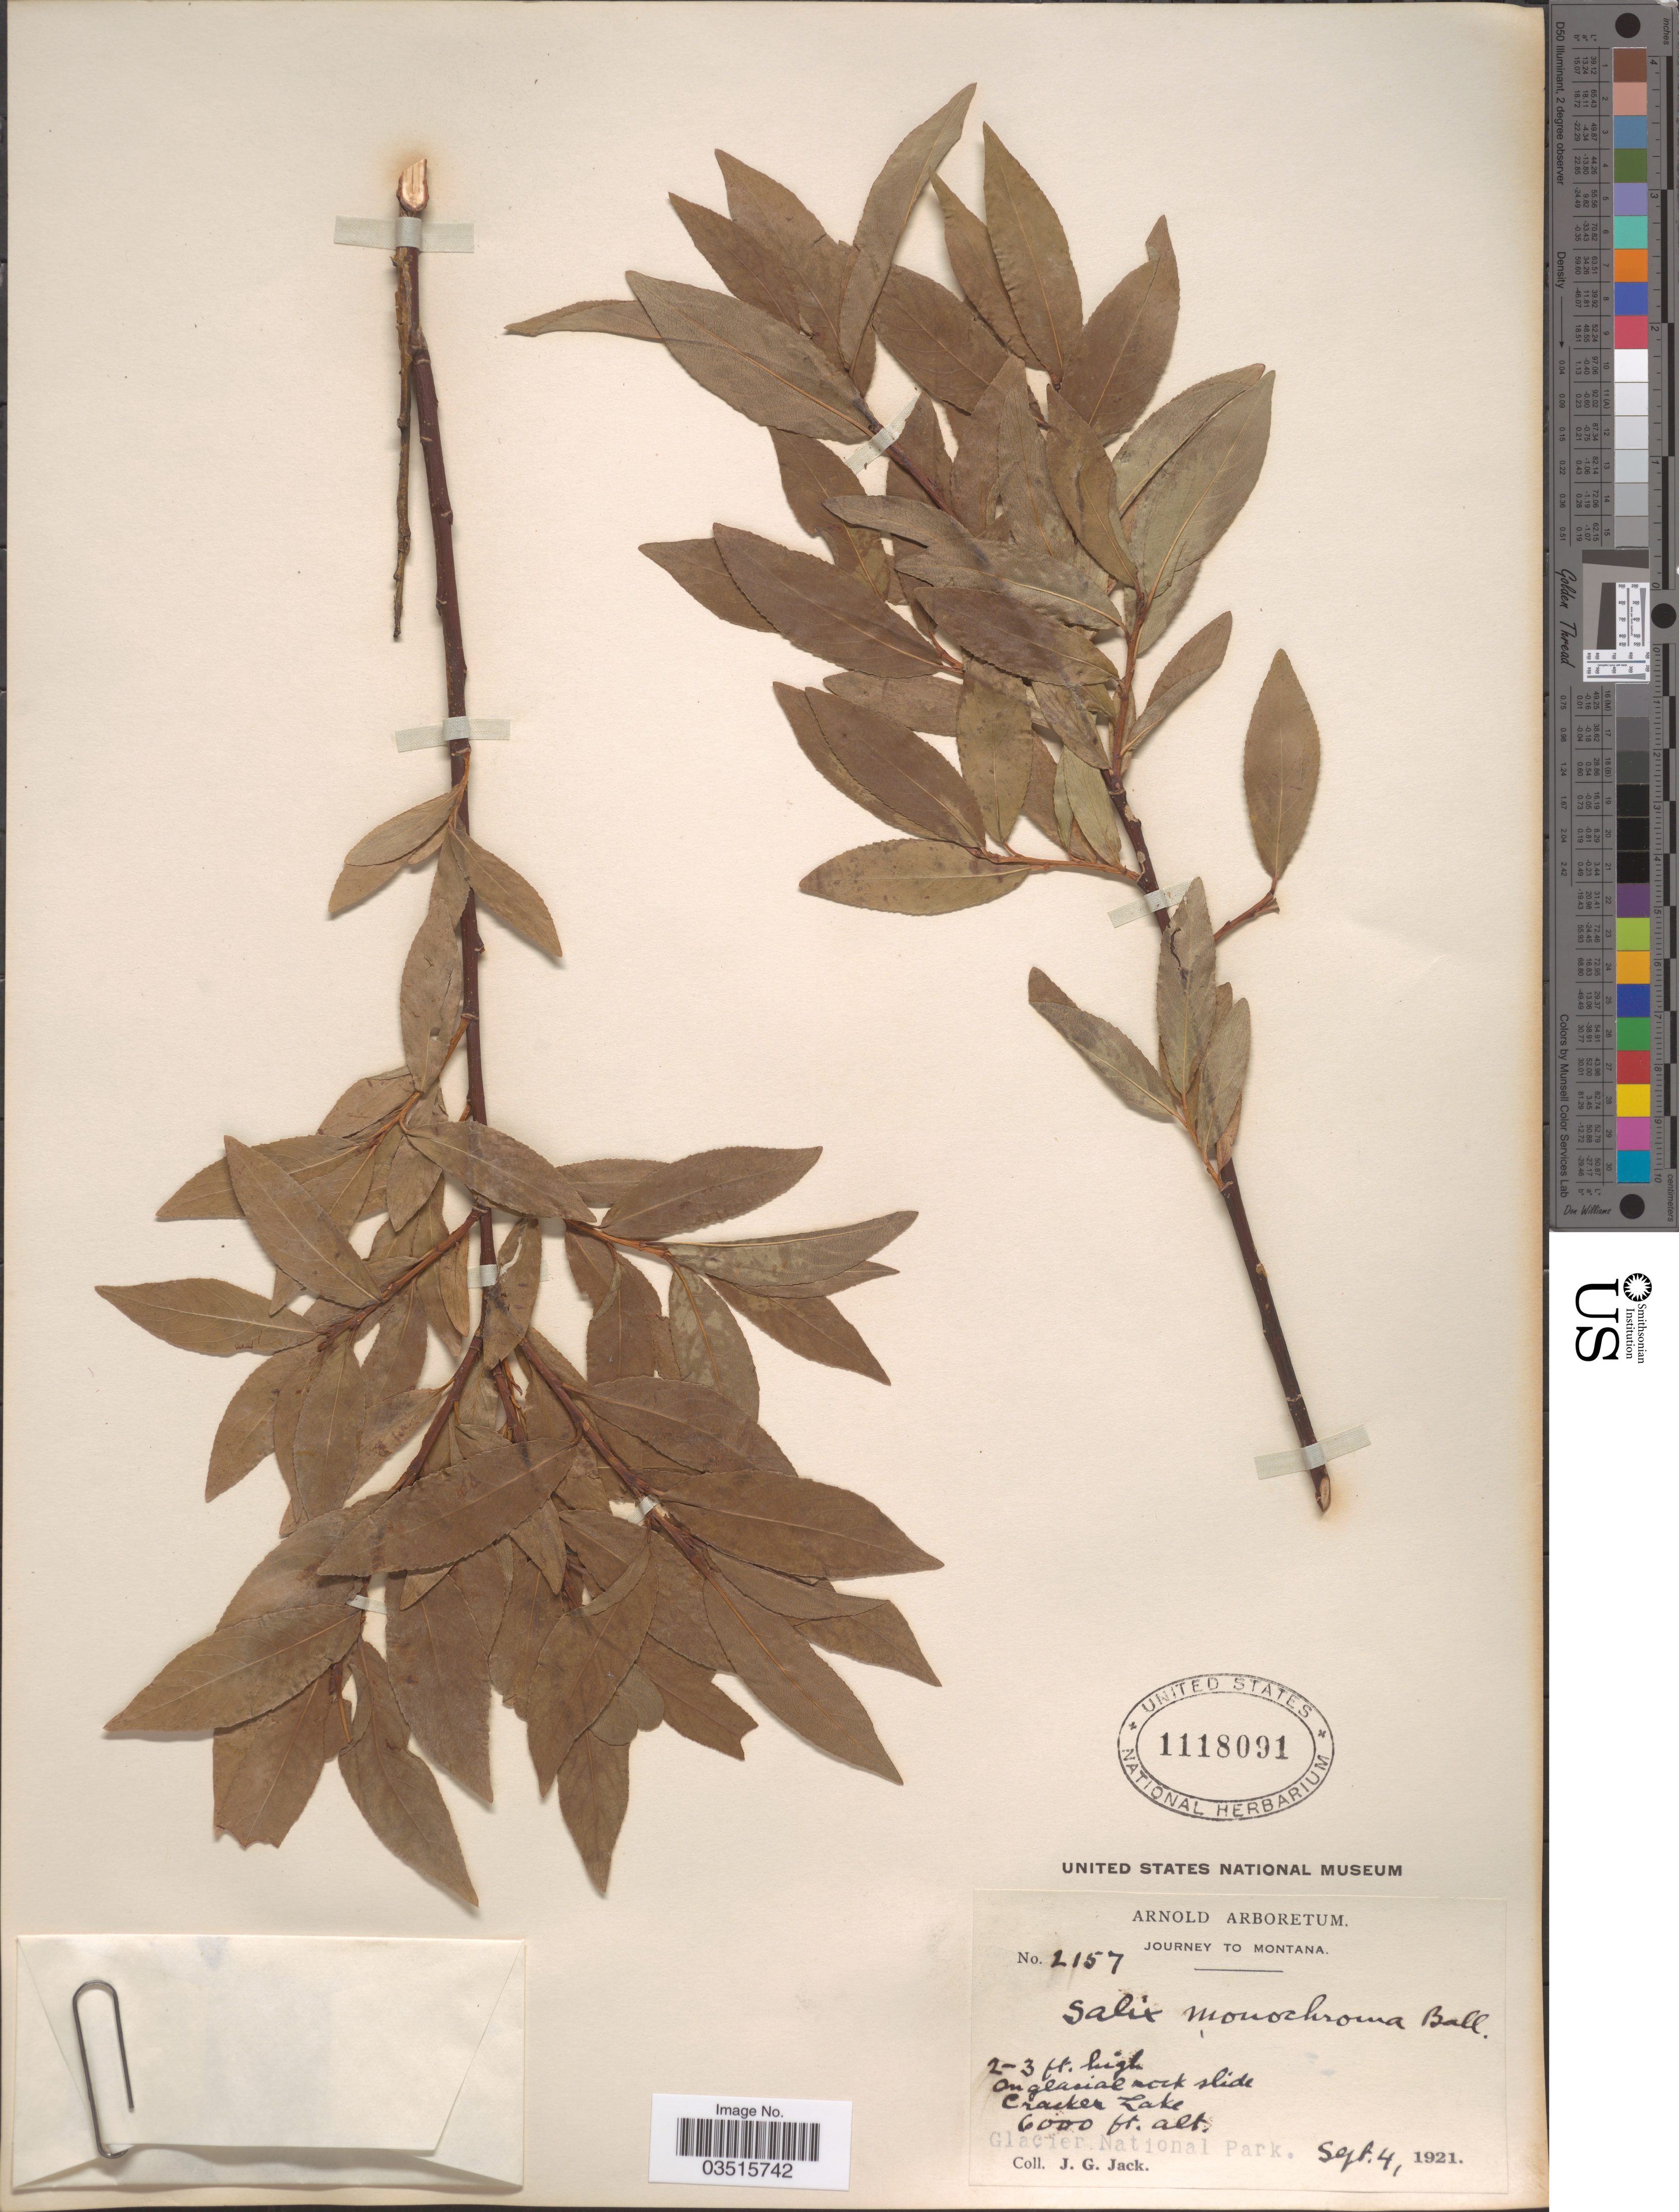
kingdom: Plantae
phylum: Tracheophyta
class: Magnoliopsida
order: Malpighiales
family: Salicaceae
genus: Salix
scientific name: Salix monochroma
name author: C.R. Ball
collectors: J. G. Jack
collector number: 2157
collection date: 1921-09-04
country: United States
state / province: Montana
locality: Cracker Lake. Glacier National Park.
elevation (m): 1829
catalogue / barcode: US 1118091